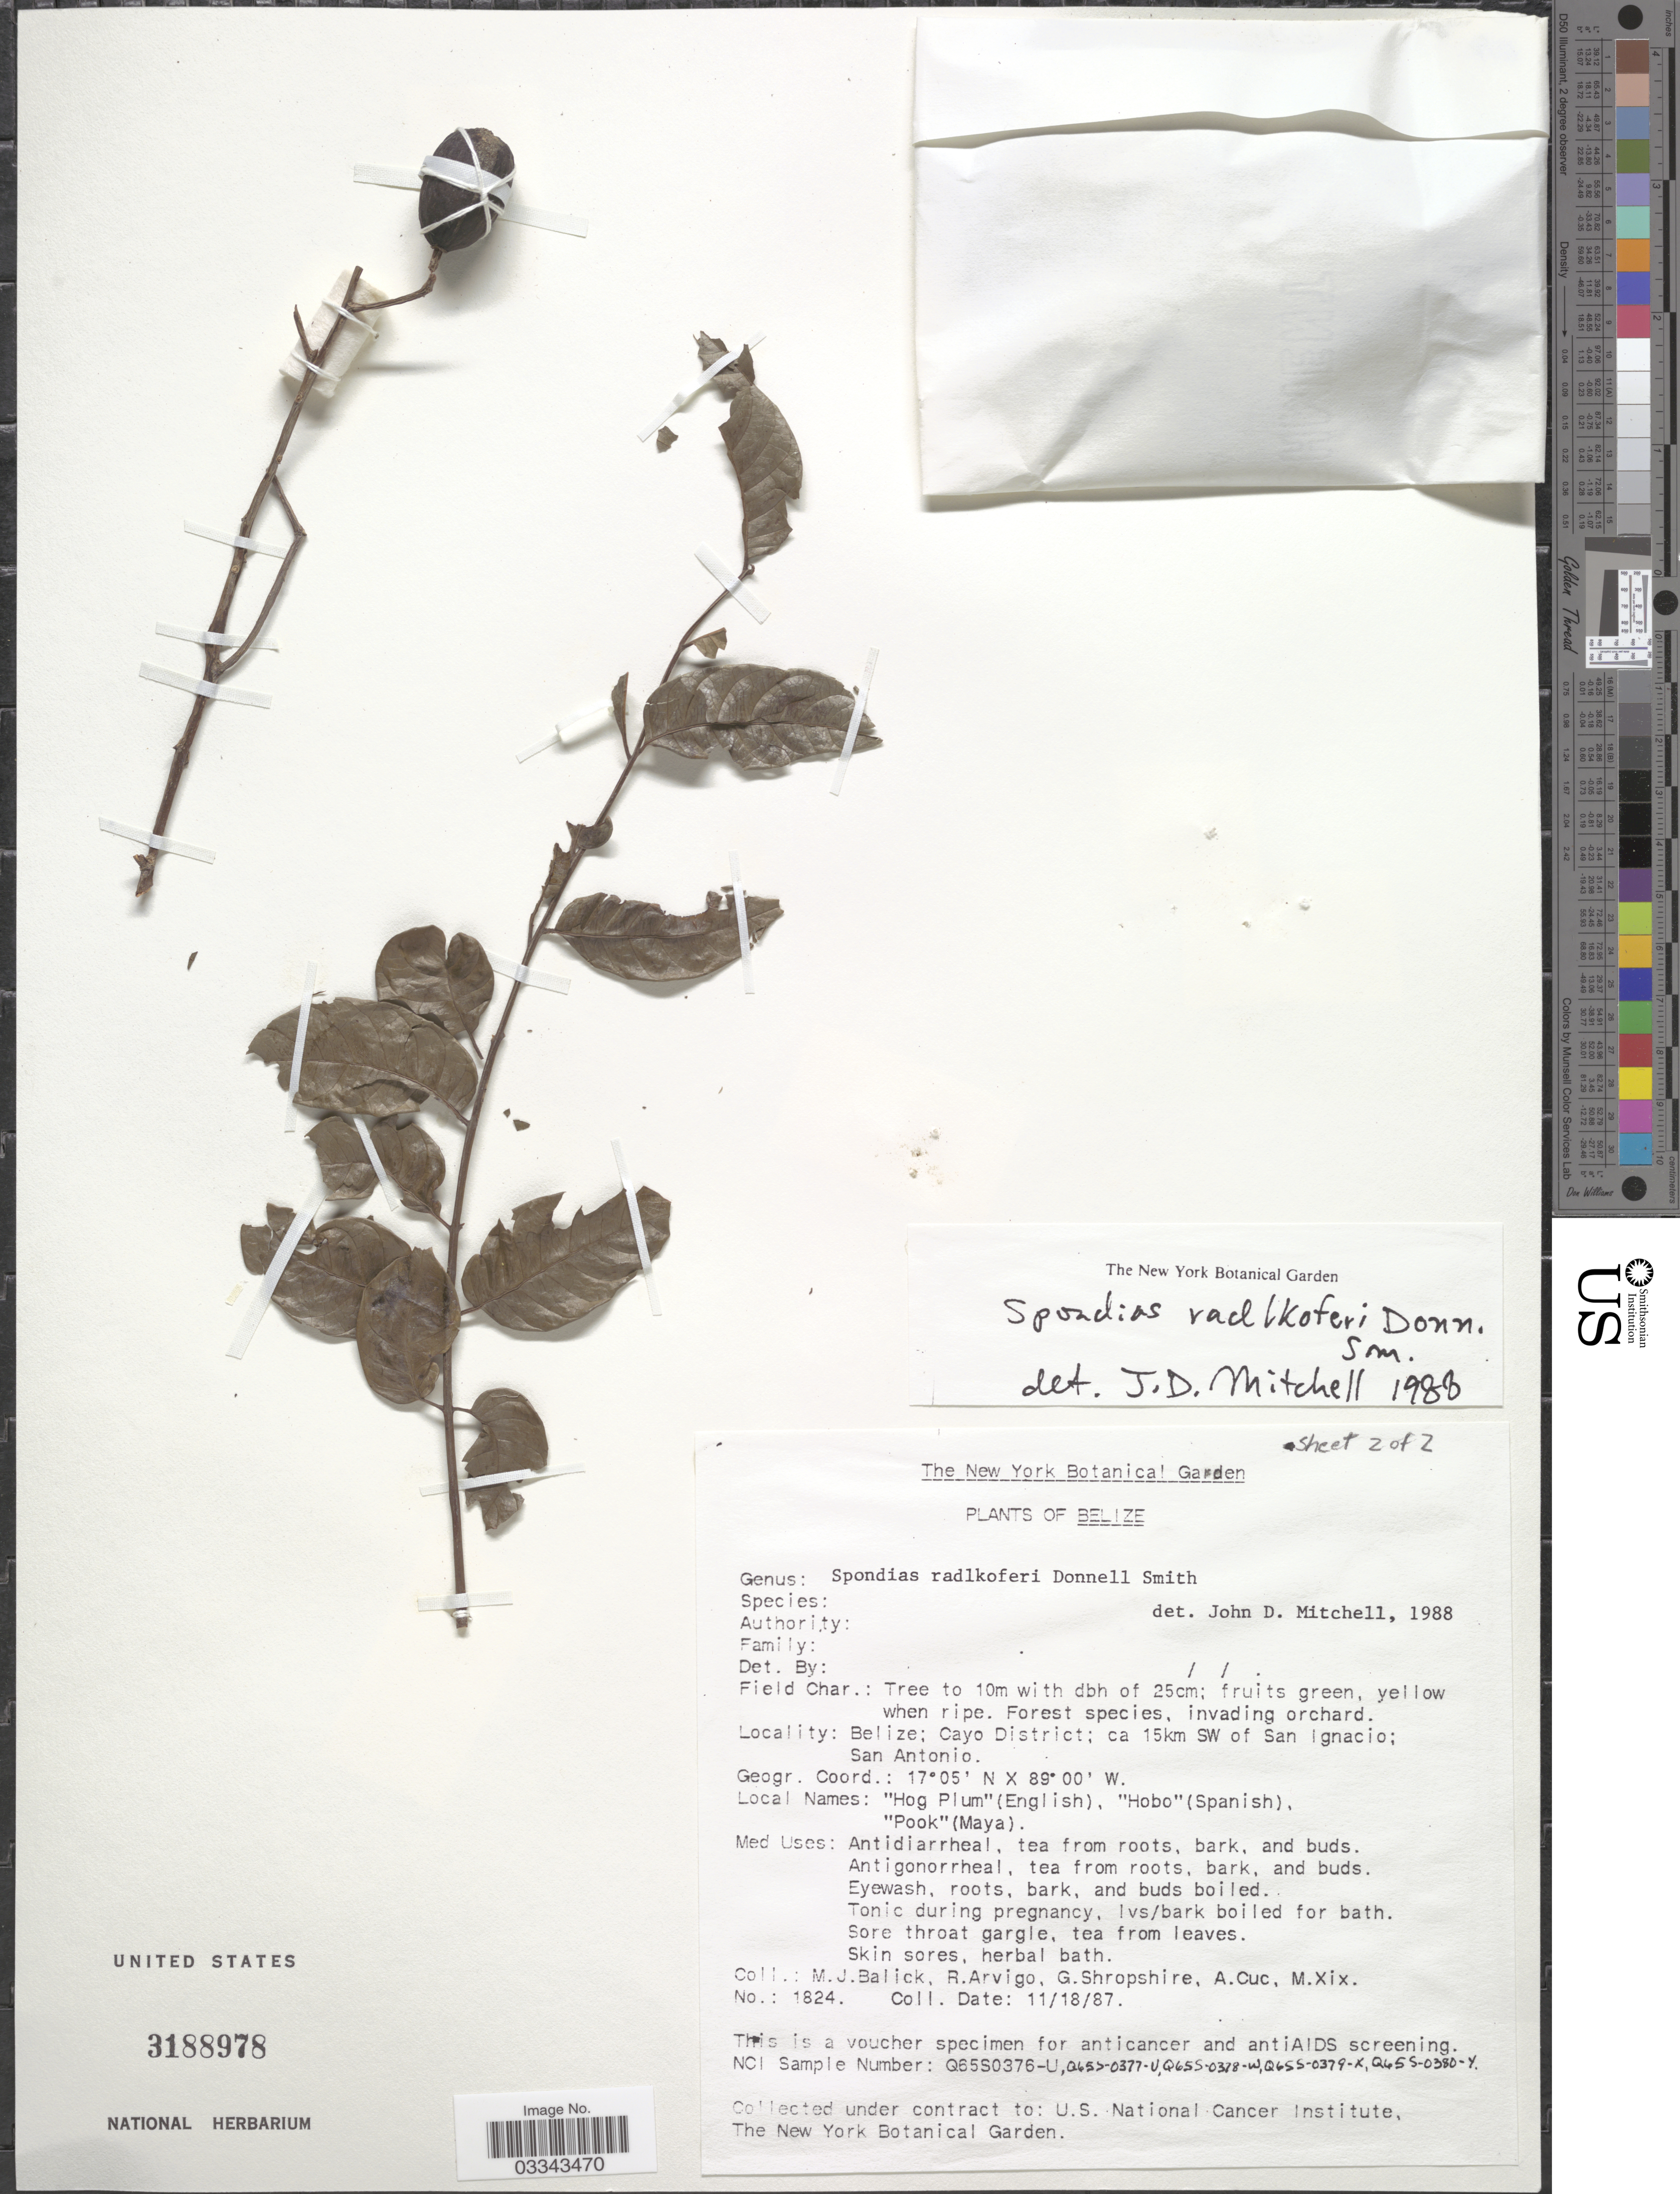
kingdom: Plantae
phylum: Tracheophyta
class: Magnoliopsida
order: Sapindales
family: Anacardiaceae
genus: Spondias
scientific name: Spondias radlkoferi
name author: Donn. Sm.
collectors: M. J. Balick, R. Arvigo, G. Shropshire, A. Cuc & M. Xix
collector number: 1824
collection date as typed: Transcribed d/m/y: 18/11/87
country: Belize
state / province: Cayo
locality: Cayo District; ca 15km SW of San Ignacio; San Antonio.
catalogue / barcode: US 3188978